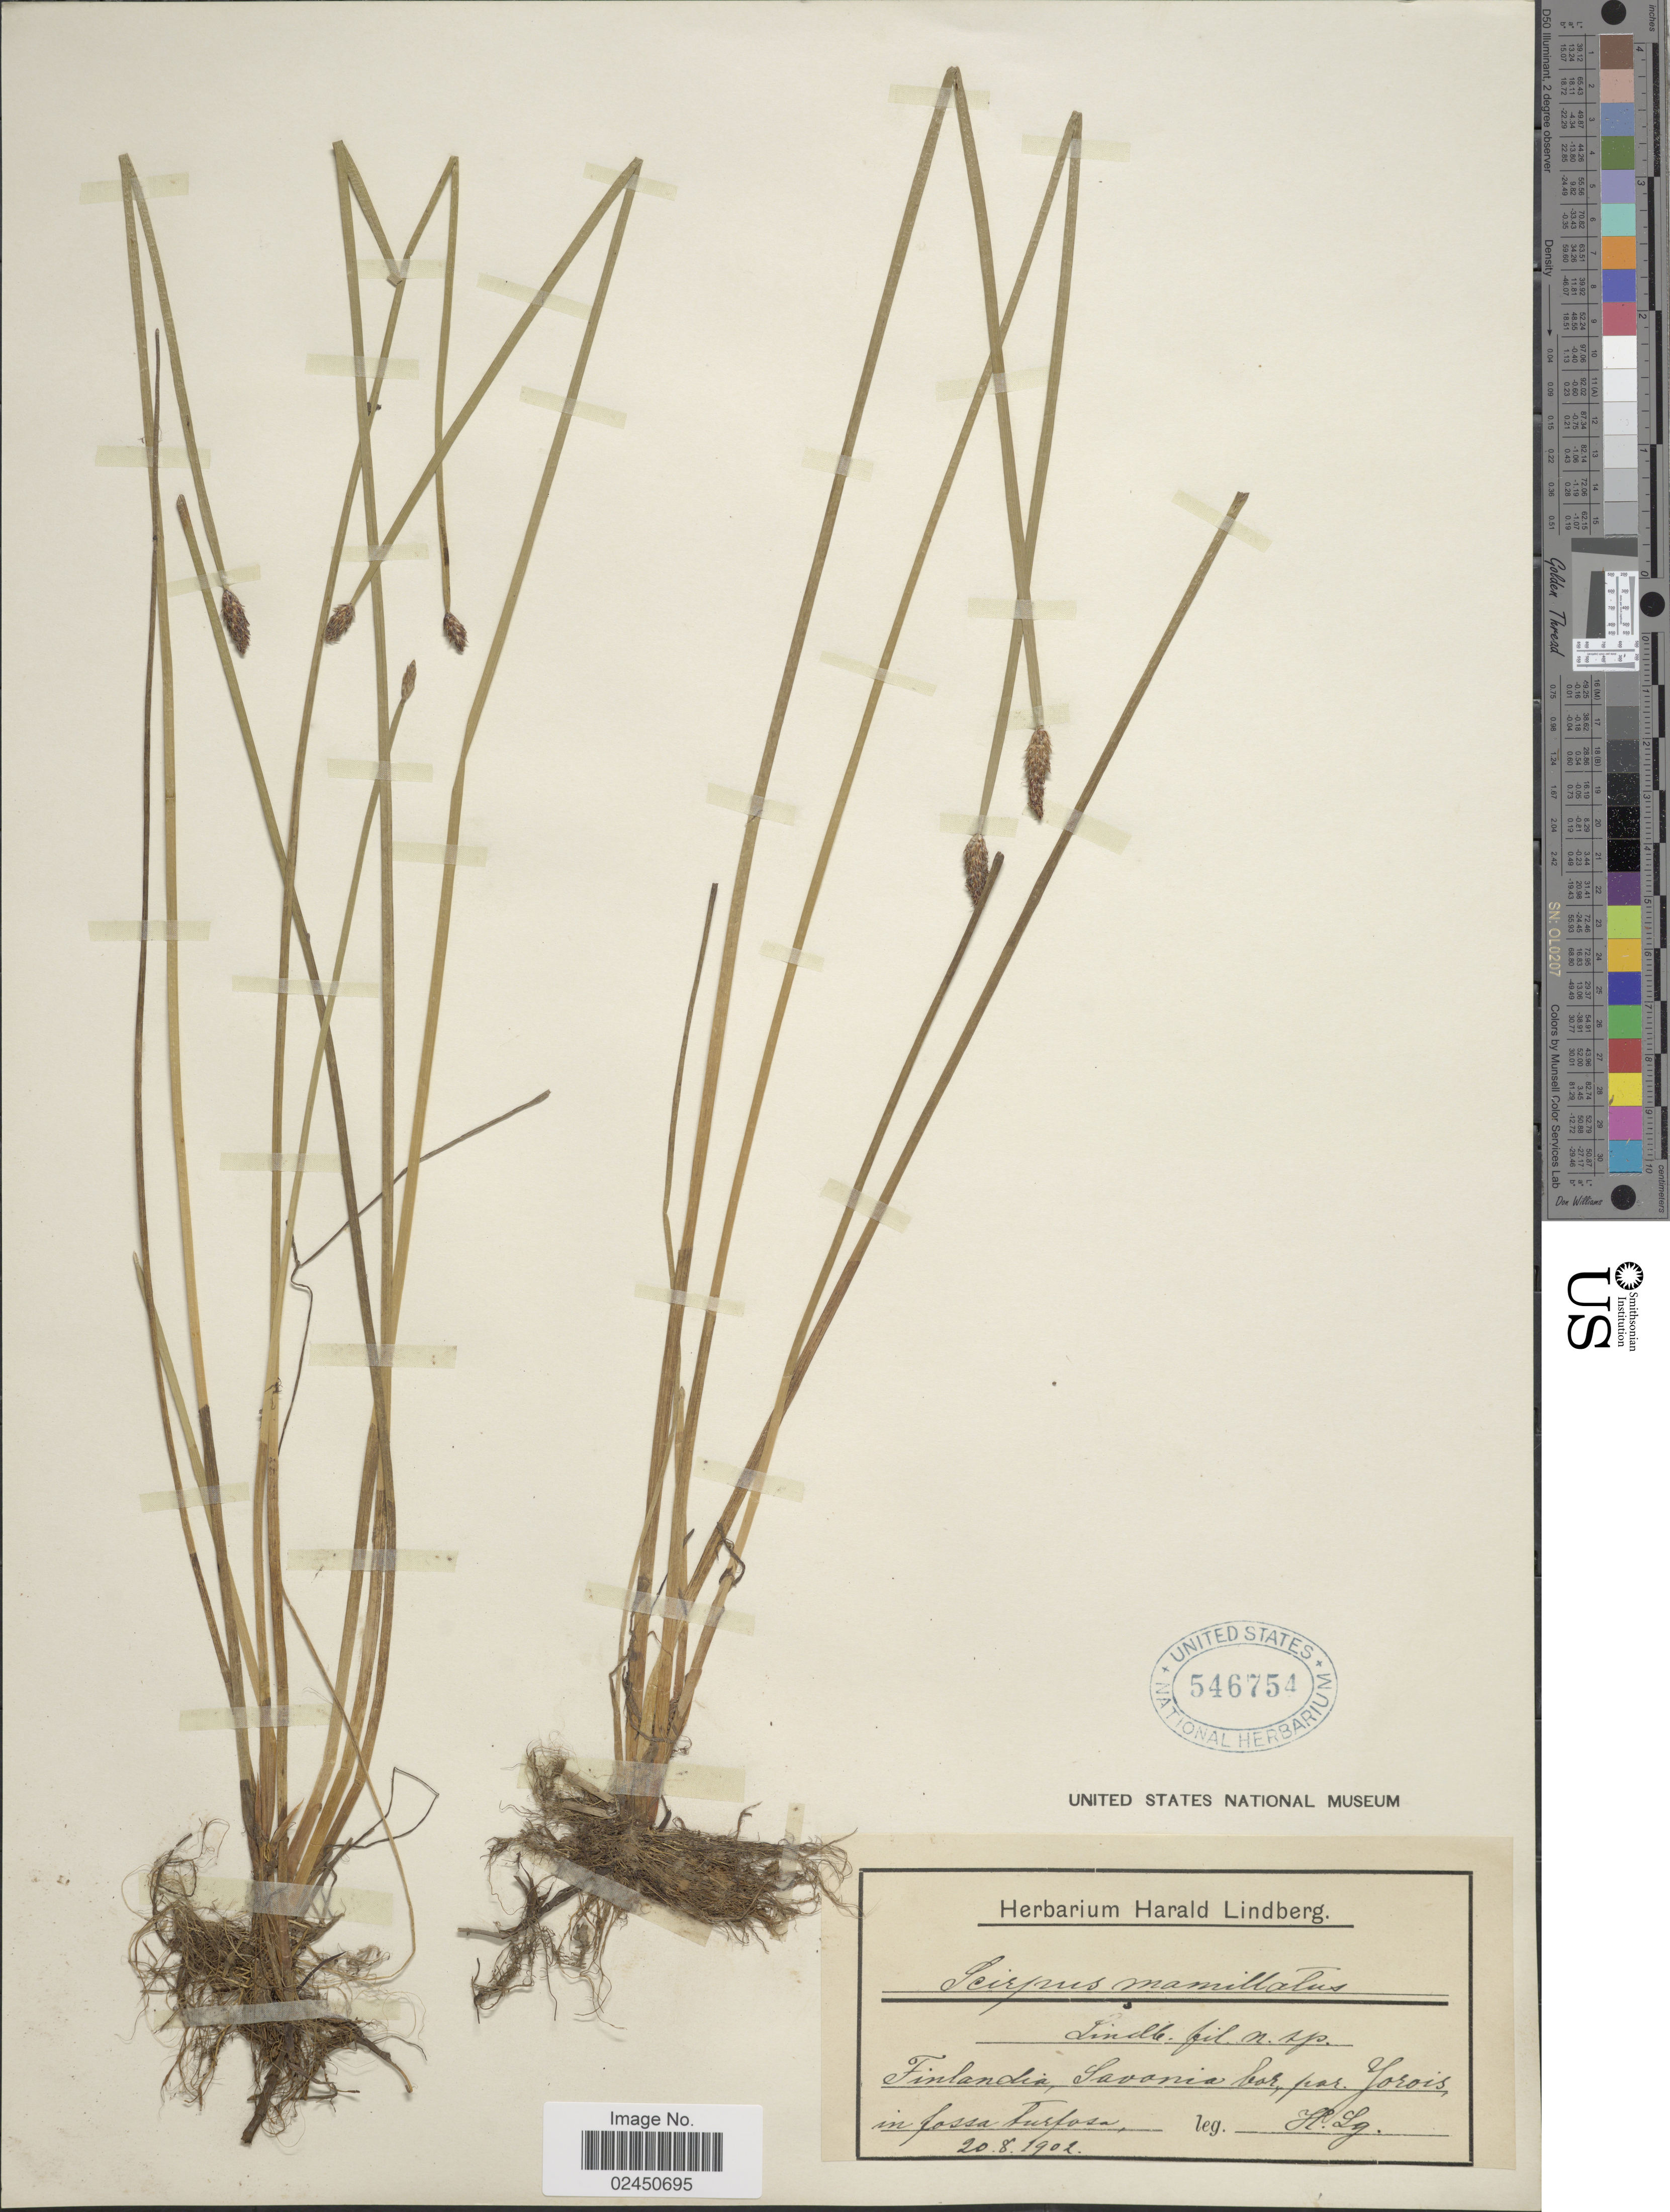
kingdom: Plantae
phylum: Tracheophyta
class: Liliopsida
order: Poales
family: Cyperaceae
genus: Carex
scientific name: Carex maritima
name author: Gunnerus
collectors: H. Lindberg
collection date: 1902-08-20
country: Finland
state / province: Etelä-Savo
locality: Jorois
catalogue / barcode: US 546754